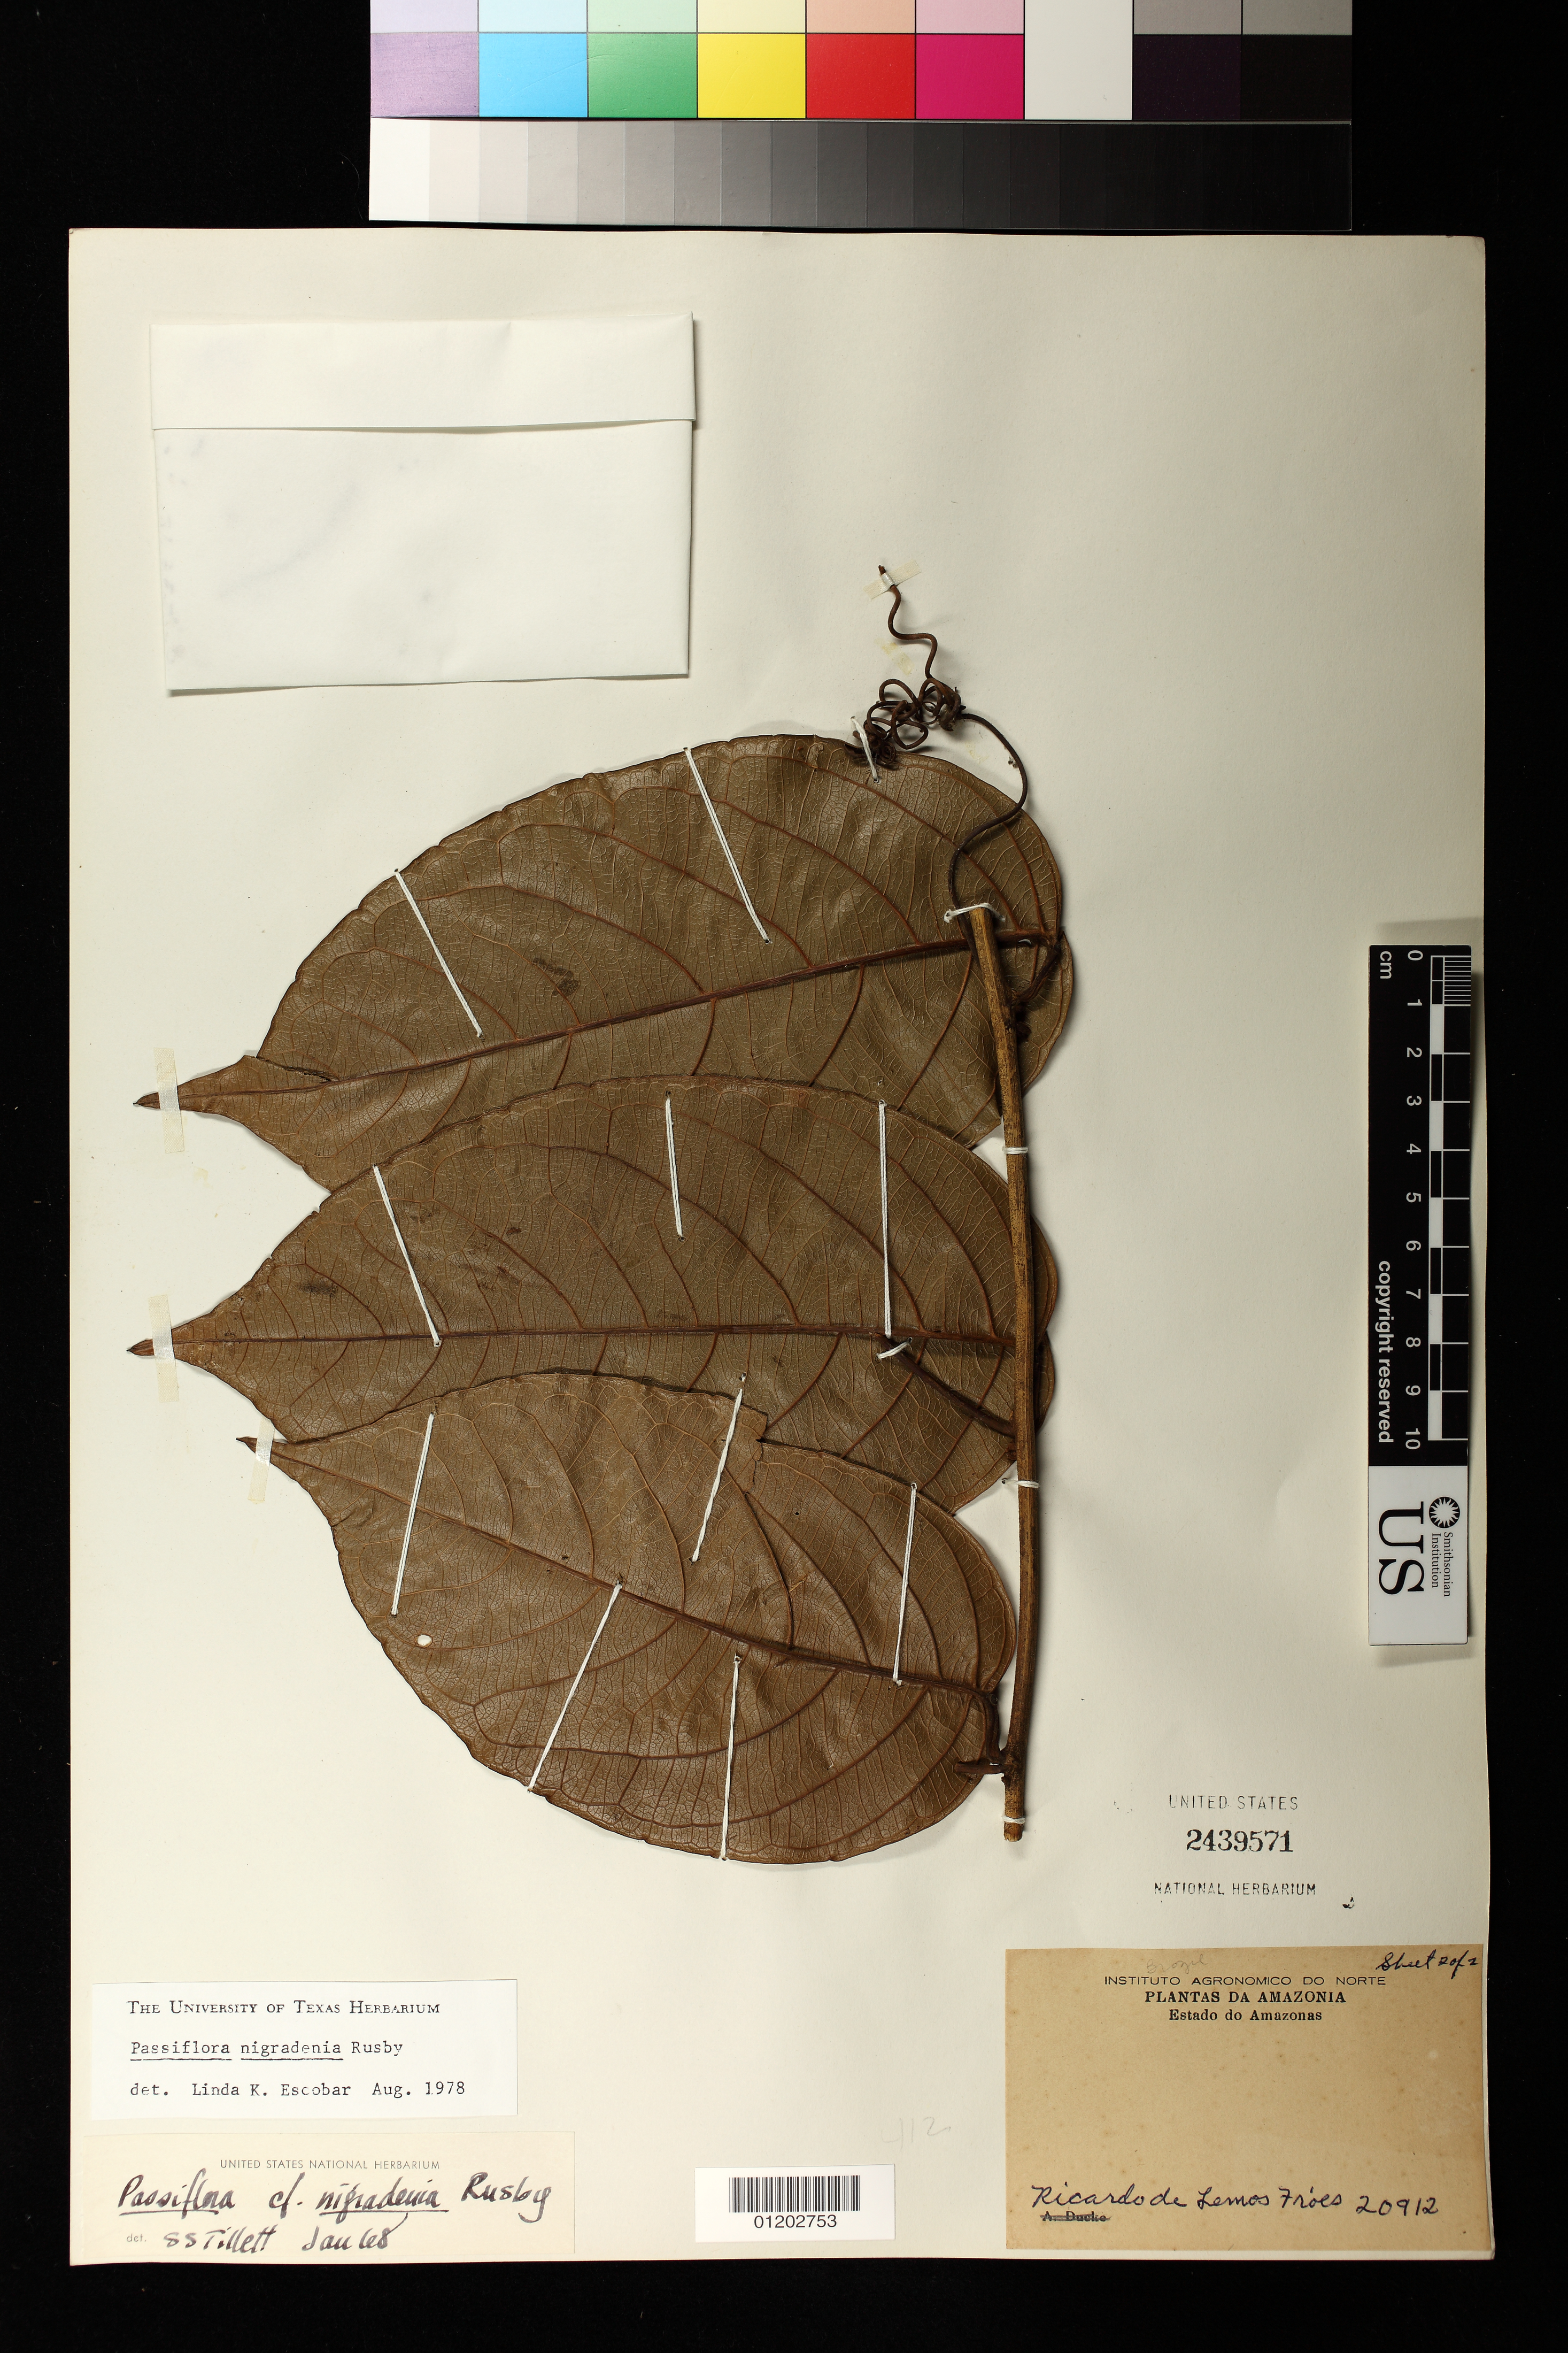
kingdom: Plantae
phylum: Tracheophyta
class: Magnoliopsida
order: Malpighiales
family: Passifloraceae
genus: Passiflora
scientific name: Passiflora nigradenia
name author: Rusby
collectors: R. L. Fróes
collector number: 20912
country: Brazil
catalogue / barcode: US 2439571